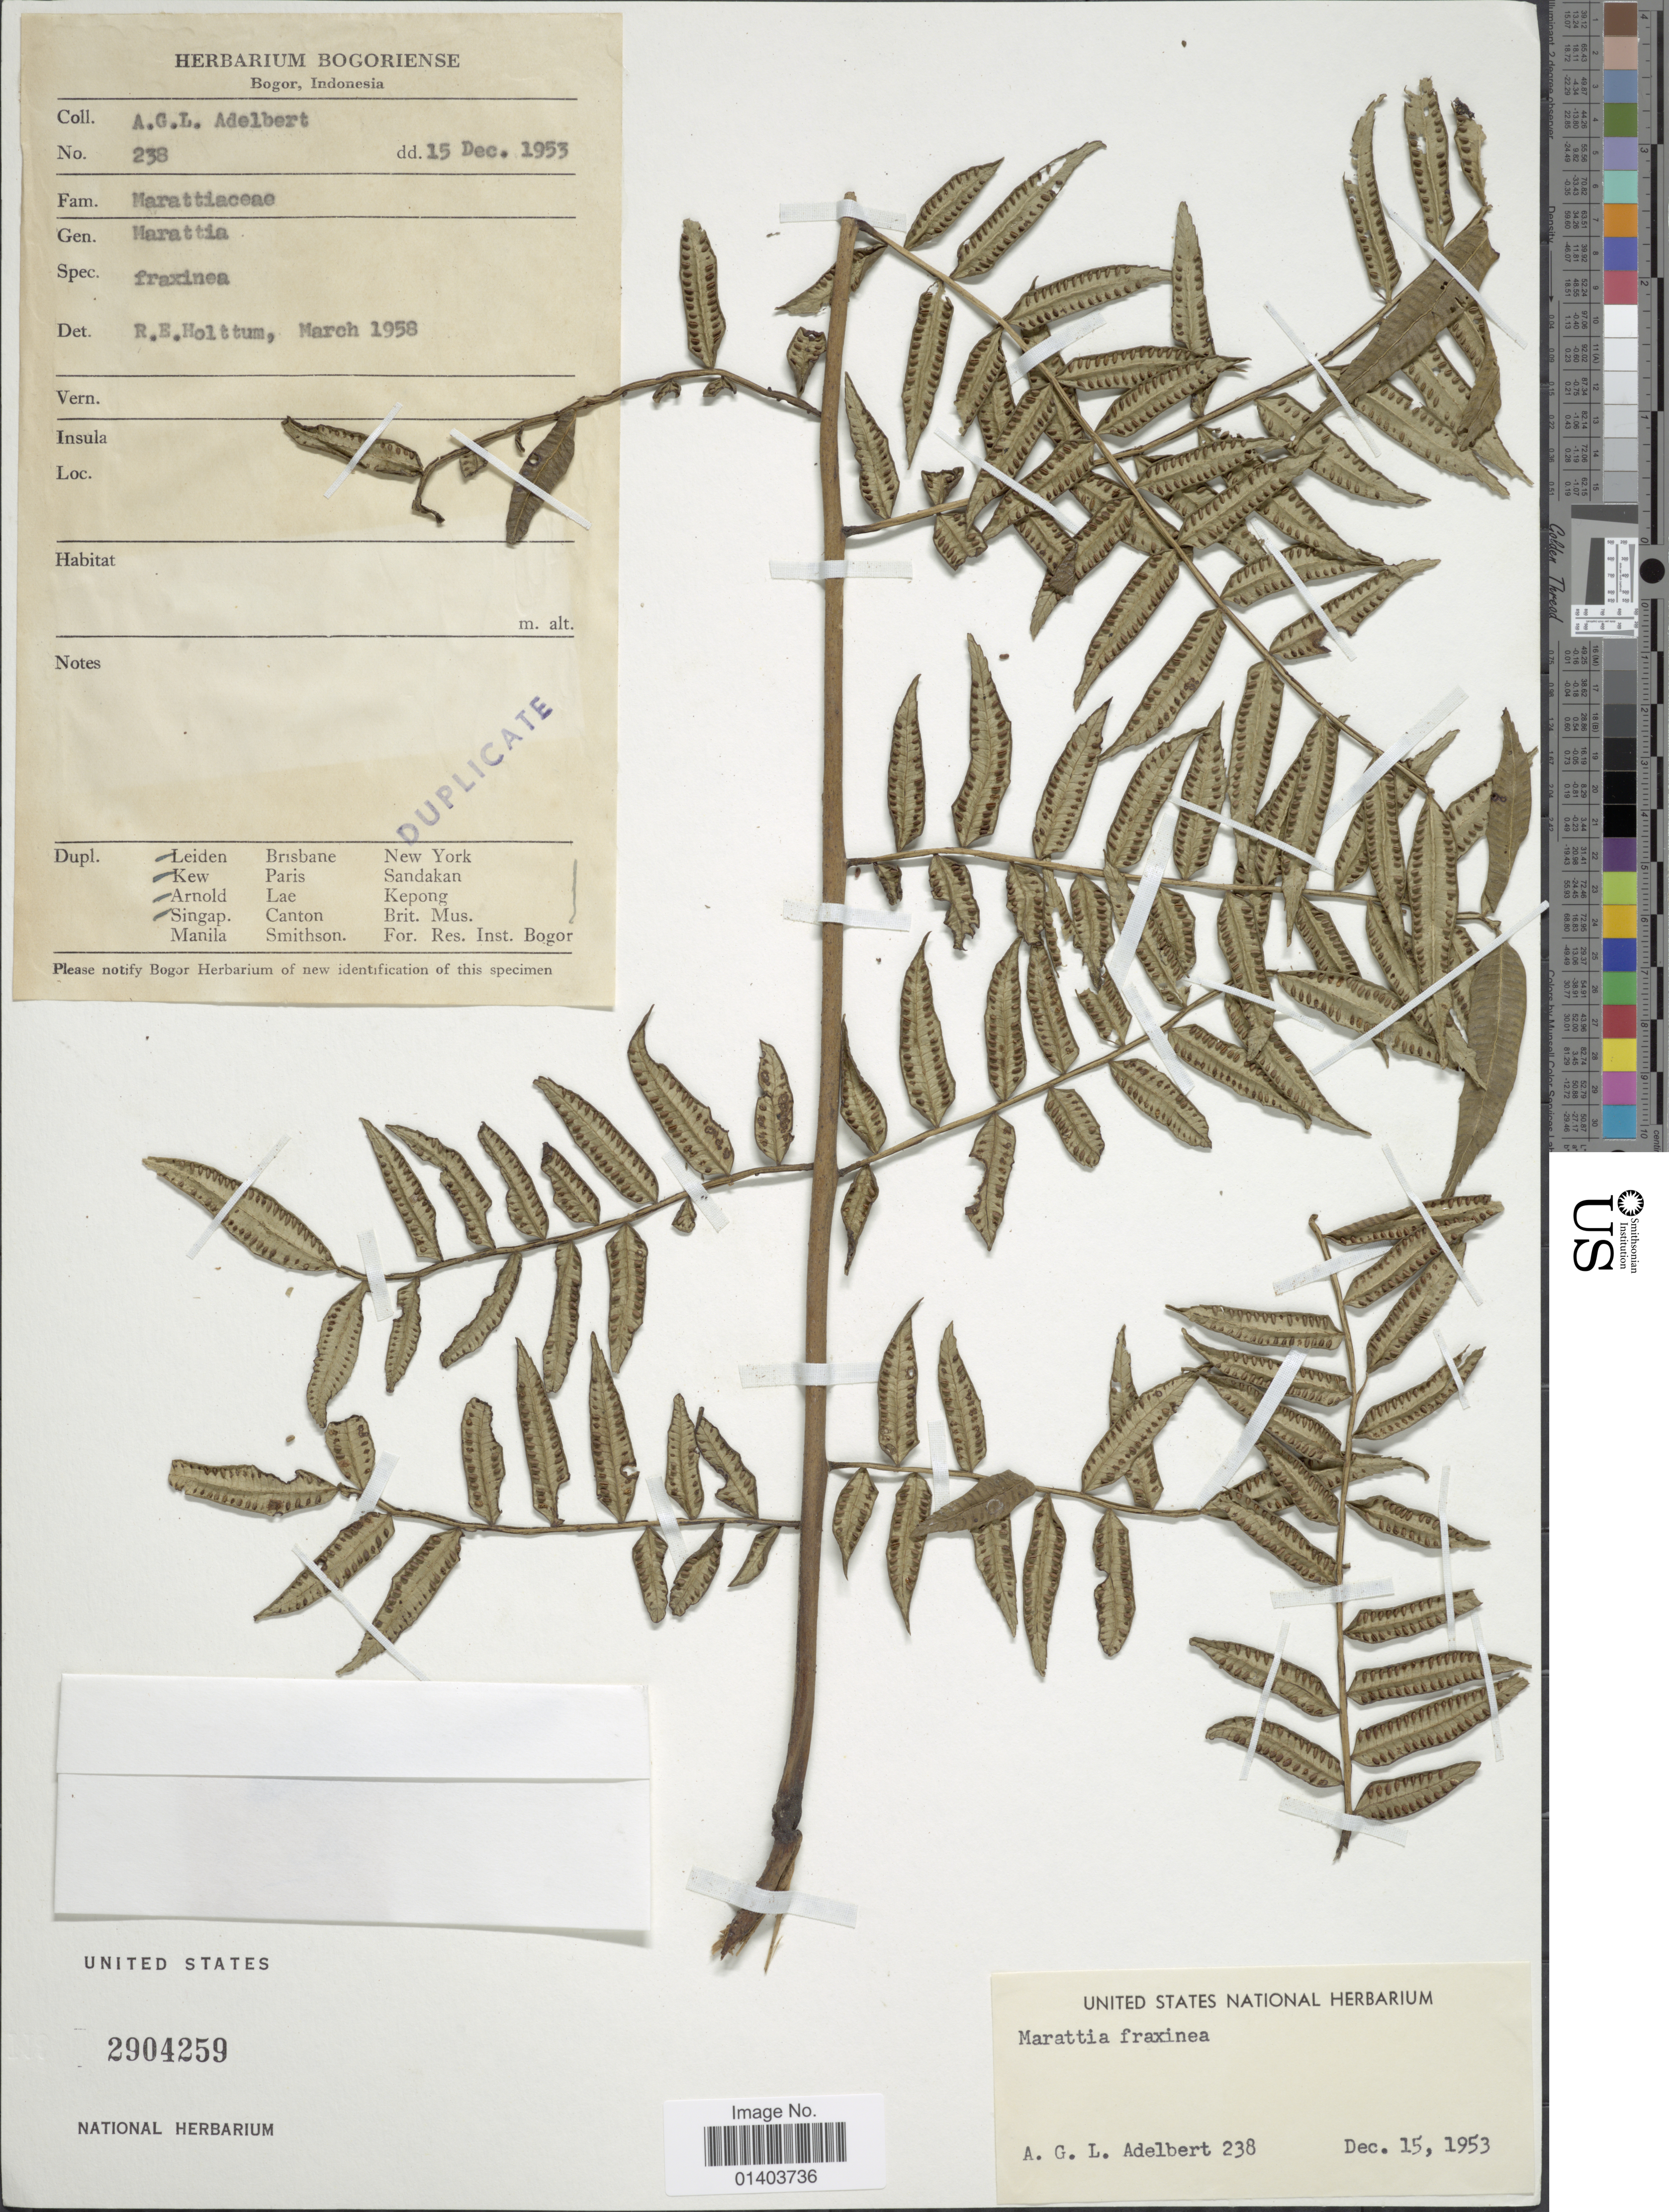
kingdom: Plantae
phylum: Tracheophyta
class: Polypodiopsida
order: Marattiales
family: Marattiaceae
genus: Ptisana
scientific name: Ptisana fraxinea var. fraxinea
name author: (Sm.) Murdock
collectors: A. G. L. Adelbert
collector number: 238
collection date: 1953-12-15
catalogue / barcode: US 2904259